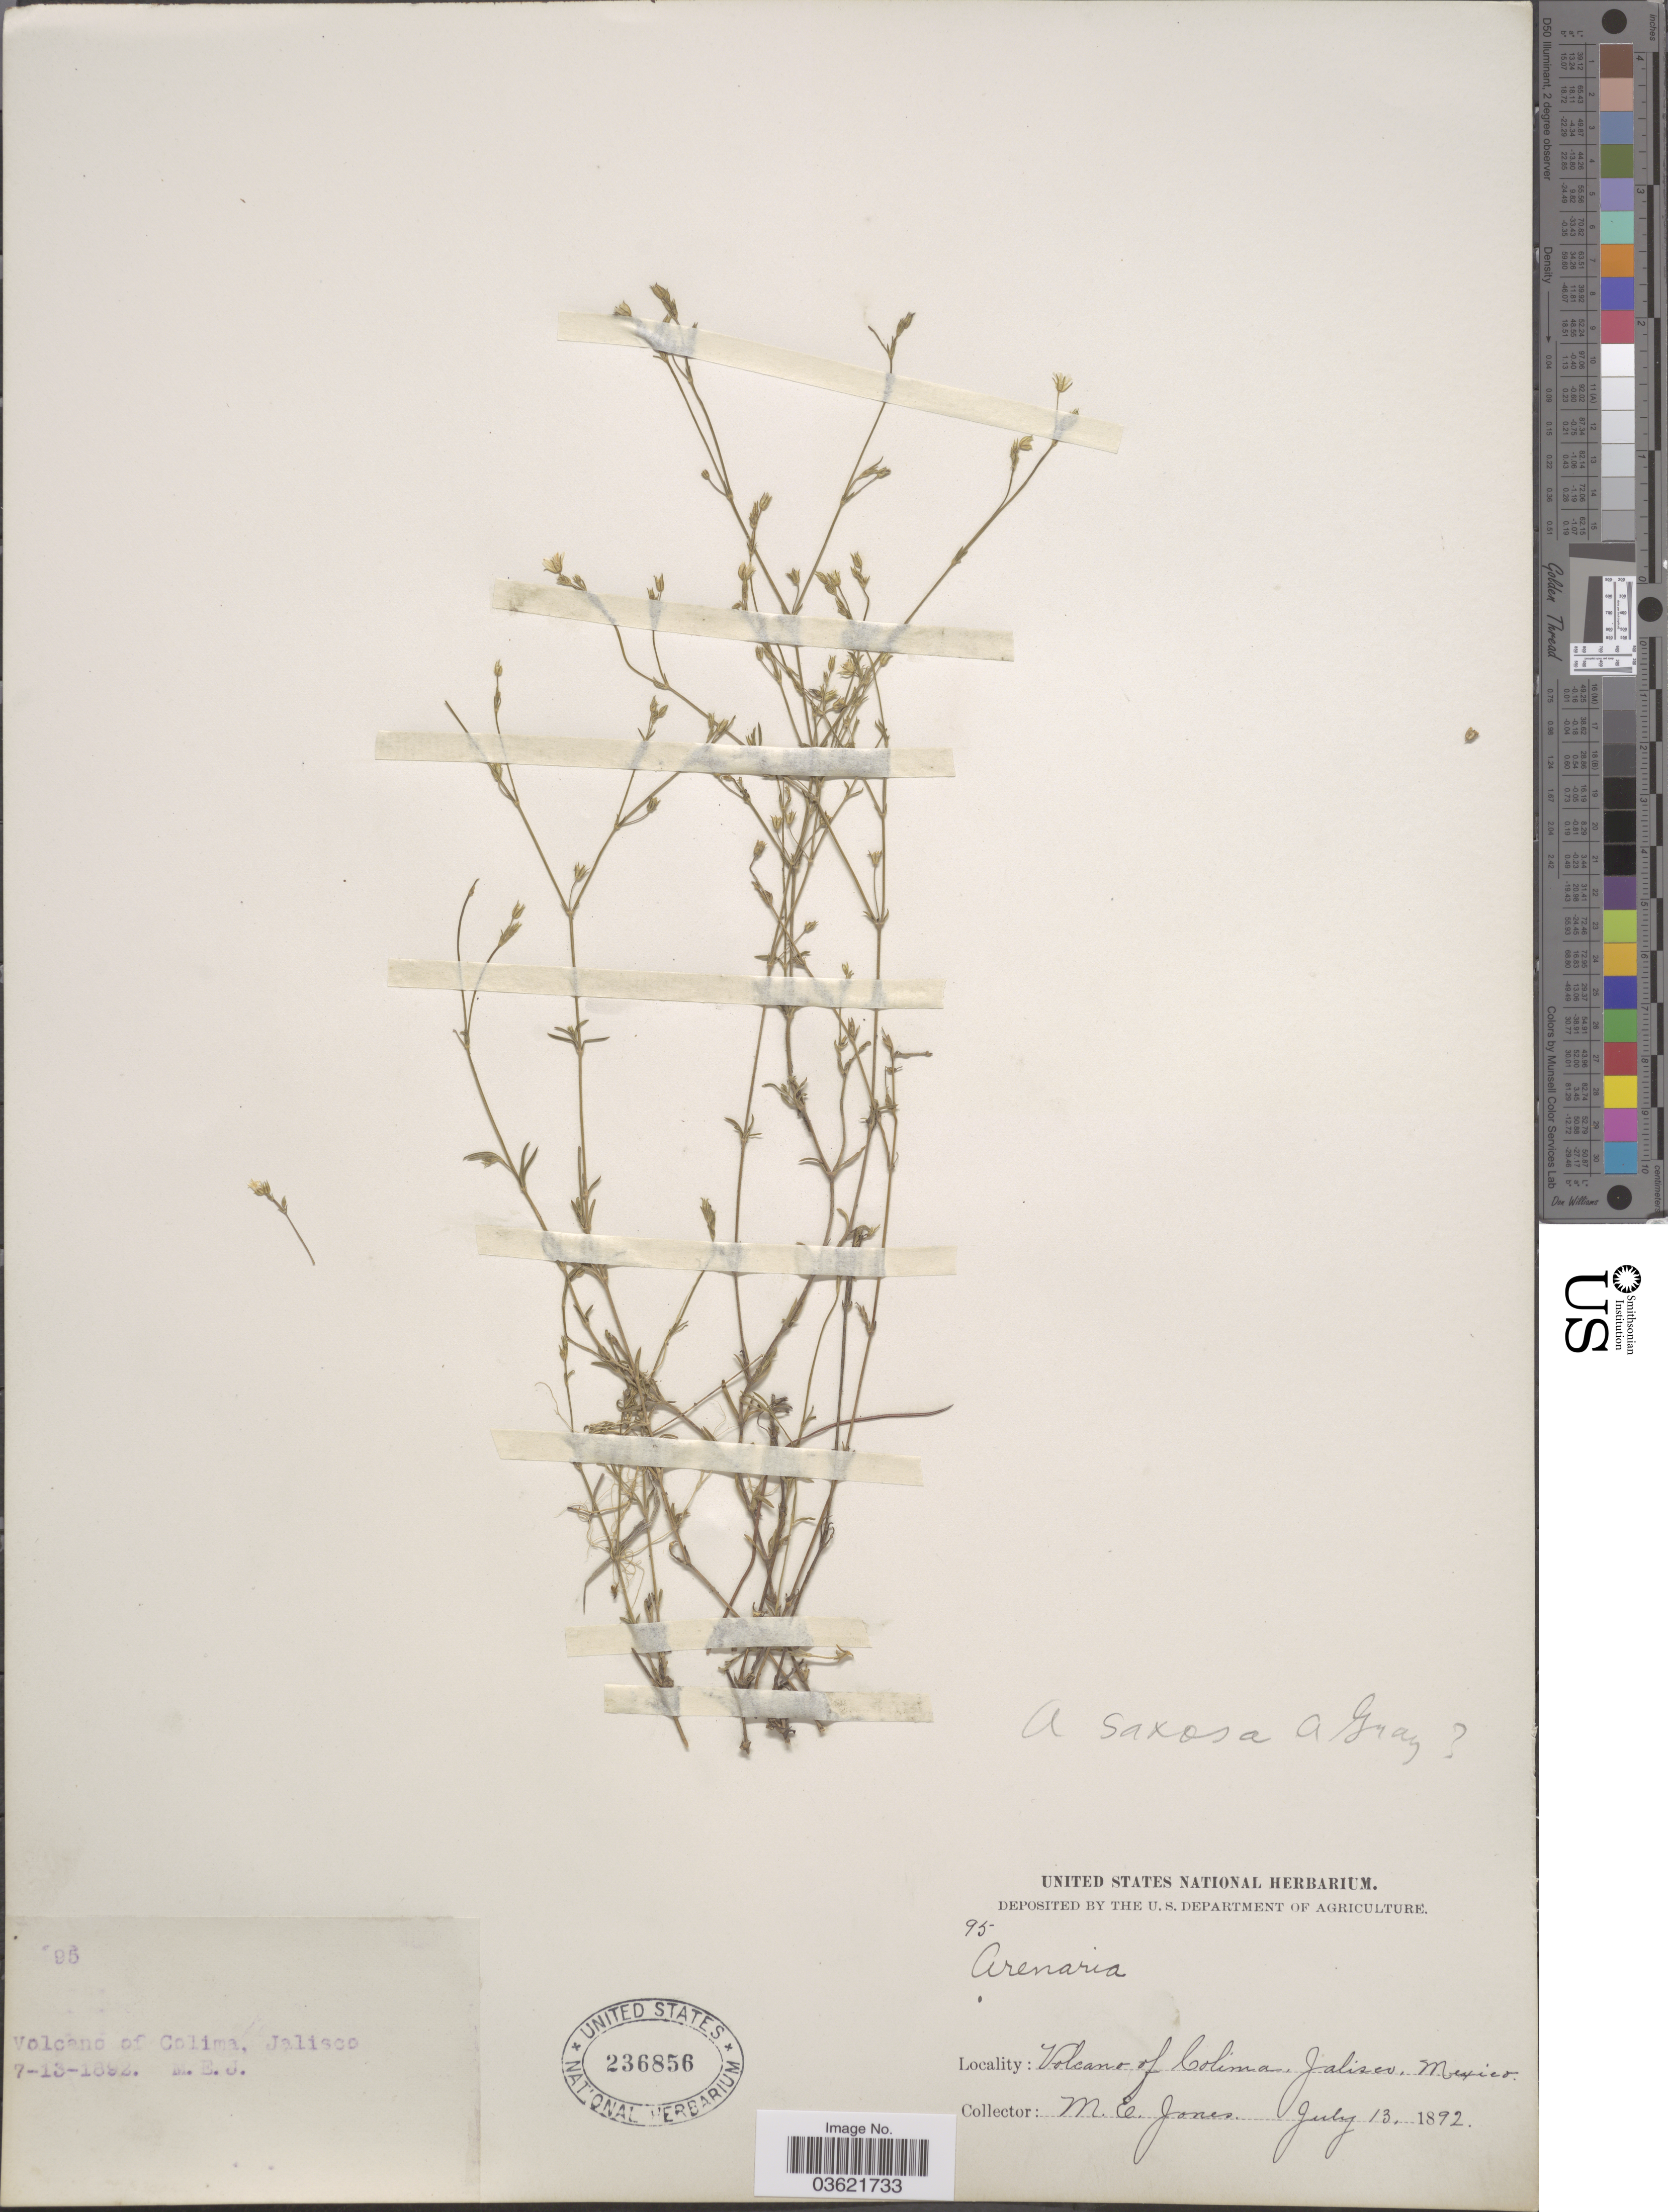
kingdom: Plantae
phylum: Tracheophyta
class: Magnoliopsida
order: Caryophyllales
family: Caryophyllaceae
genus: Arenaria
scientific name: Arenaria sp.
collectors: M. E. Jones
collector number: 95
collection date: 1892-07-13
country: Mexico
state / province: Jalisco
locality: Vicinity of Colima.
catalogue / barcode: US 236856